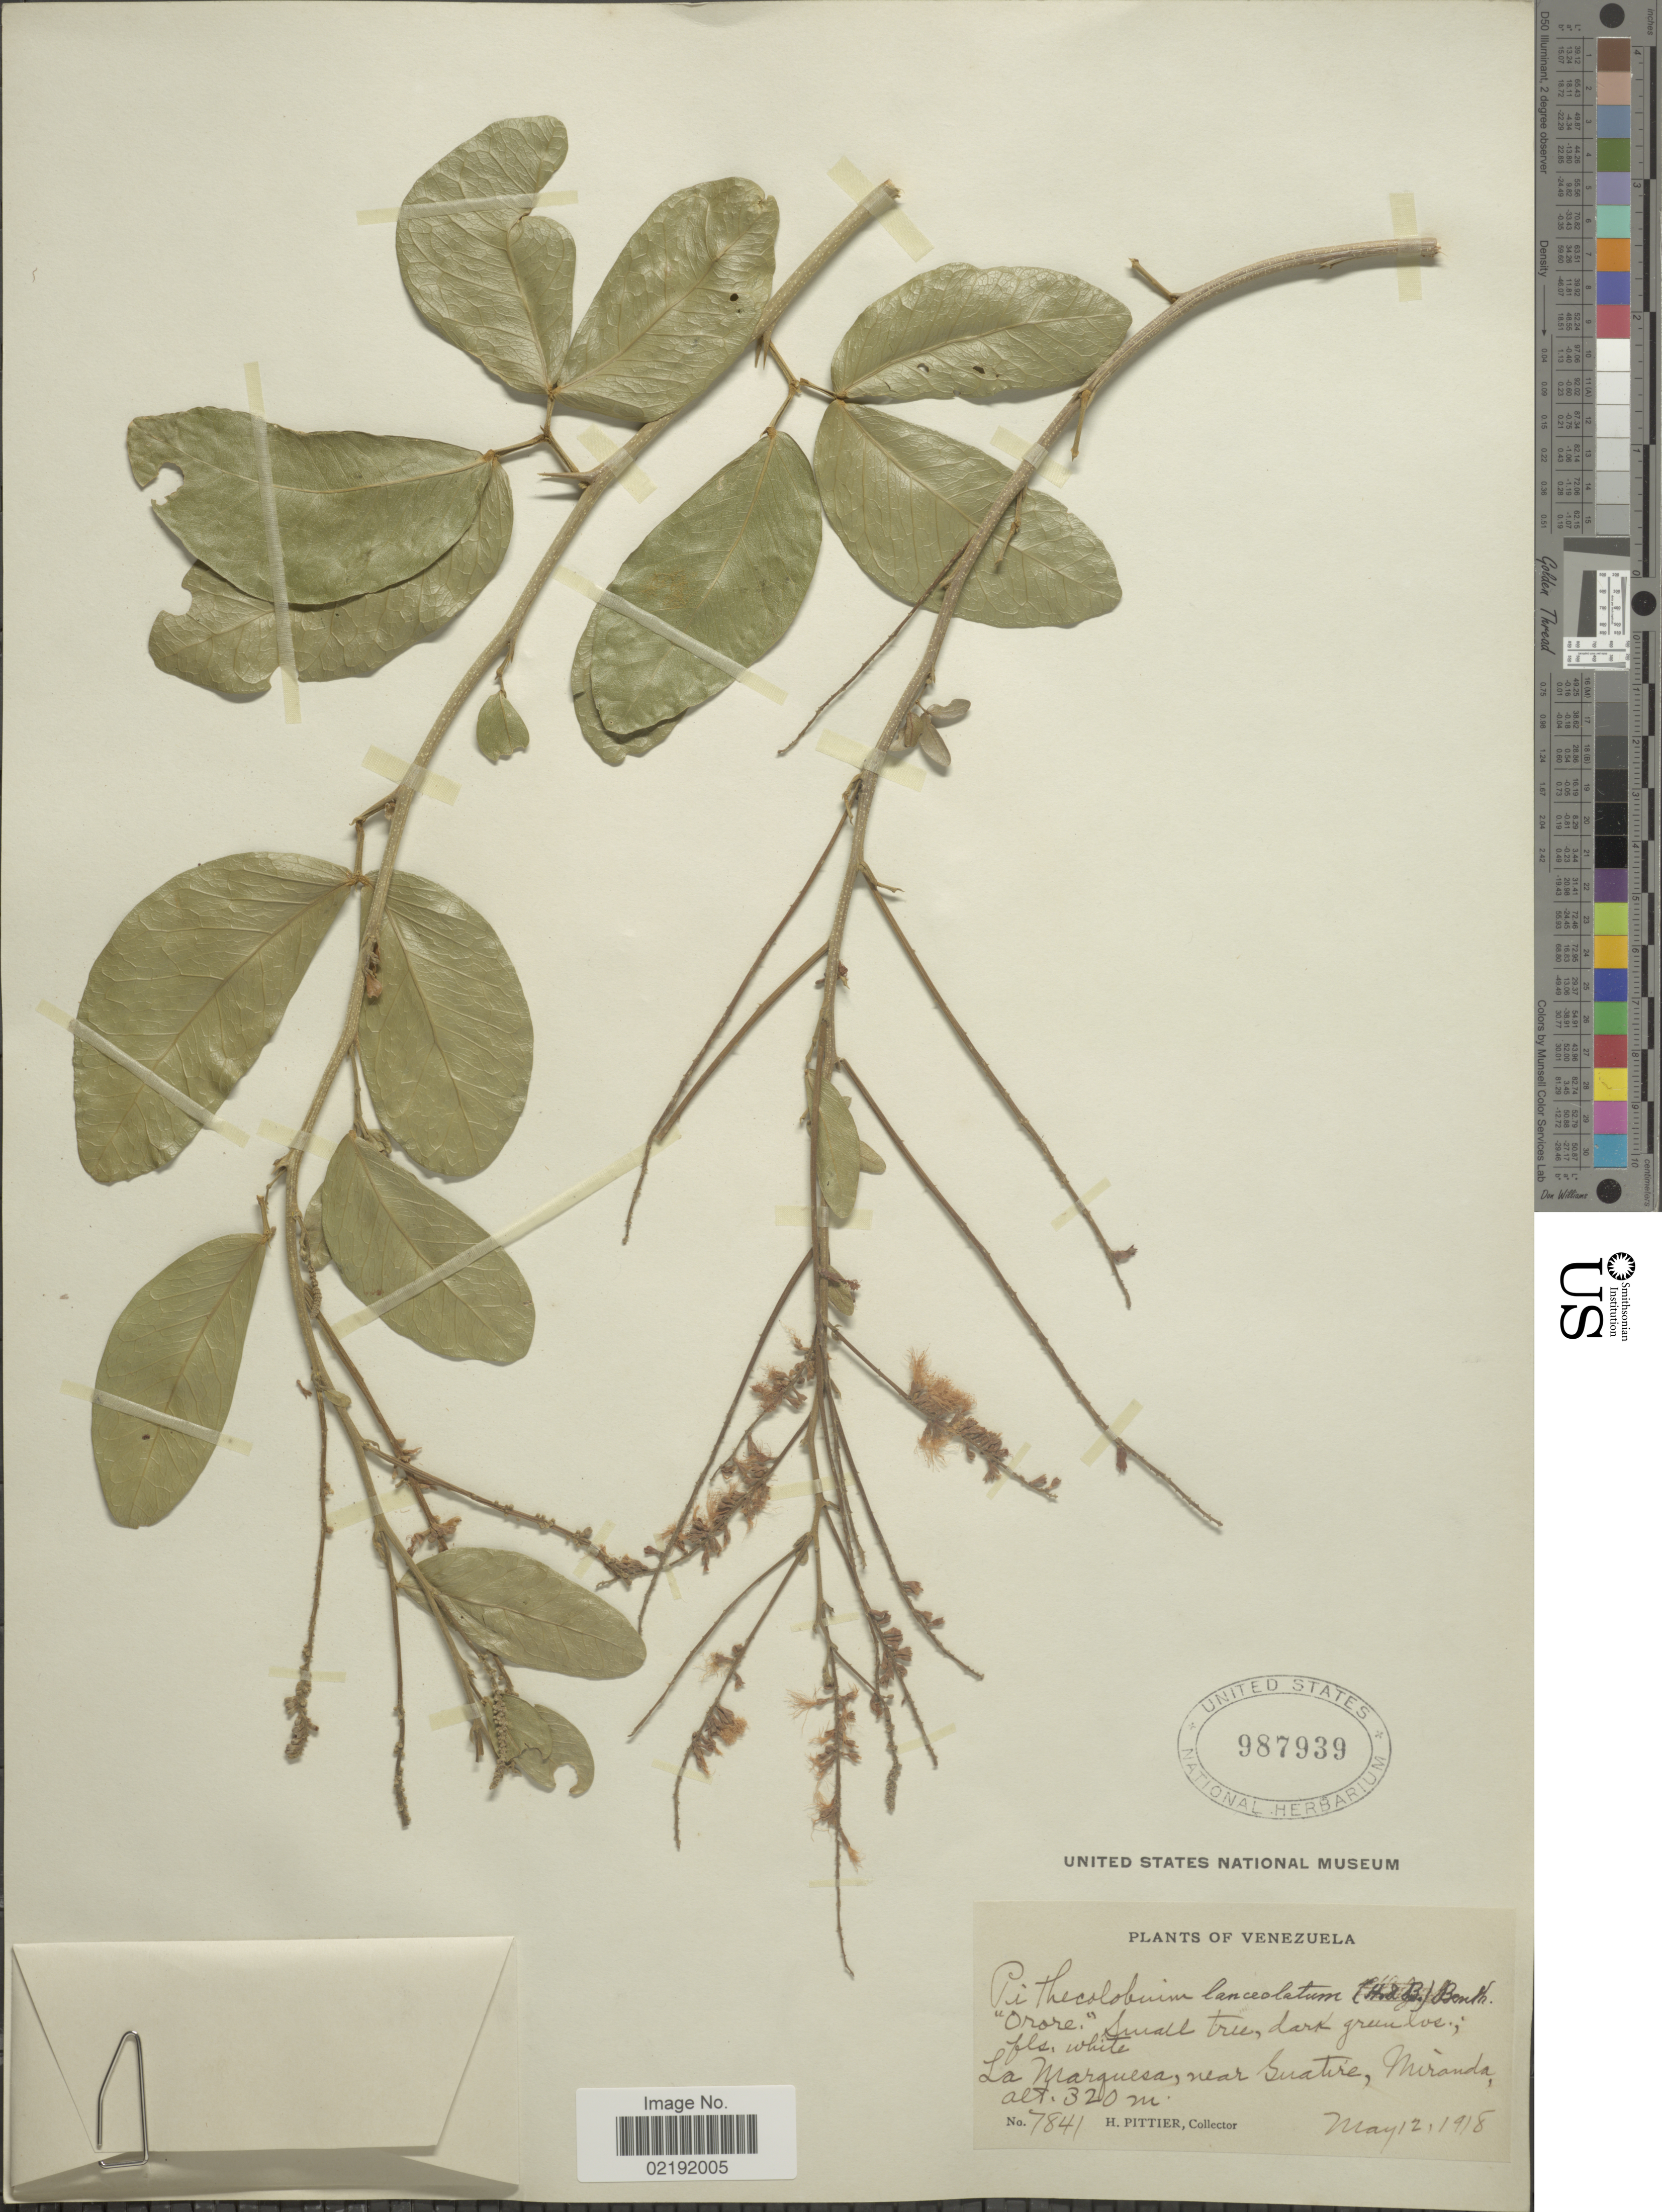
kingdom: Plantae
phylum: Tracheophyta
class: Magnoliopsida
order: Fabales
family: Fabaceae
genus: Pithecellobium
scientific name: Pithecellobium lanceolatum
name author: (Humb. & Bonpl. ex Willd.) Benth.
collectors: H. F. Pittier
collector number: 7841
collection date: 1918-05-12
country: Venezuela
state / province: Miranda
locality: La Marquesa, near Guatire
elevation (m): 320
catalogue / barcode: US 987939